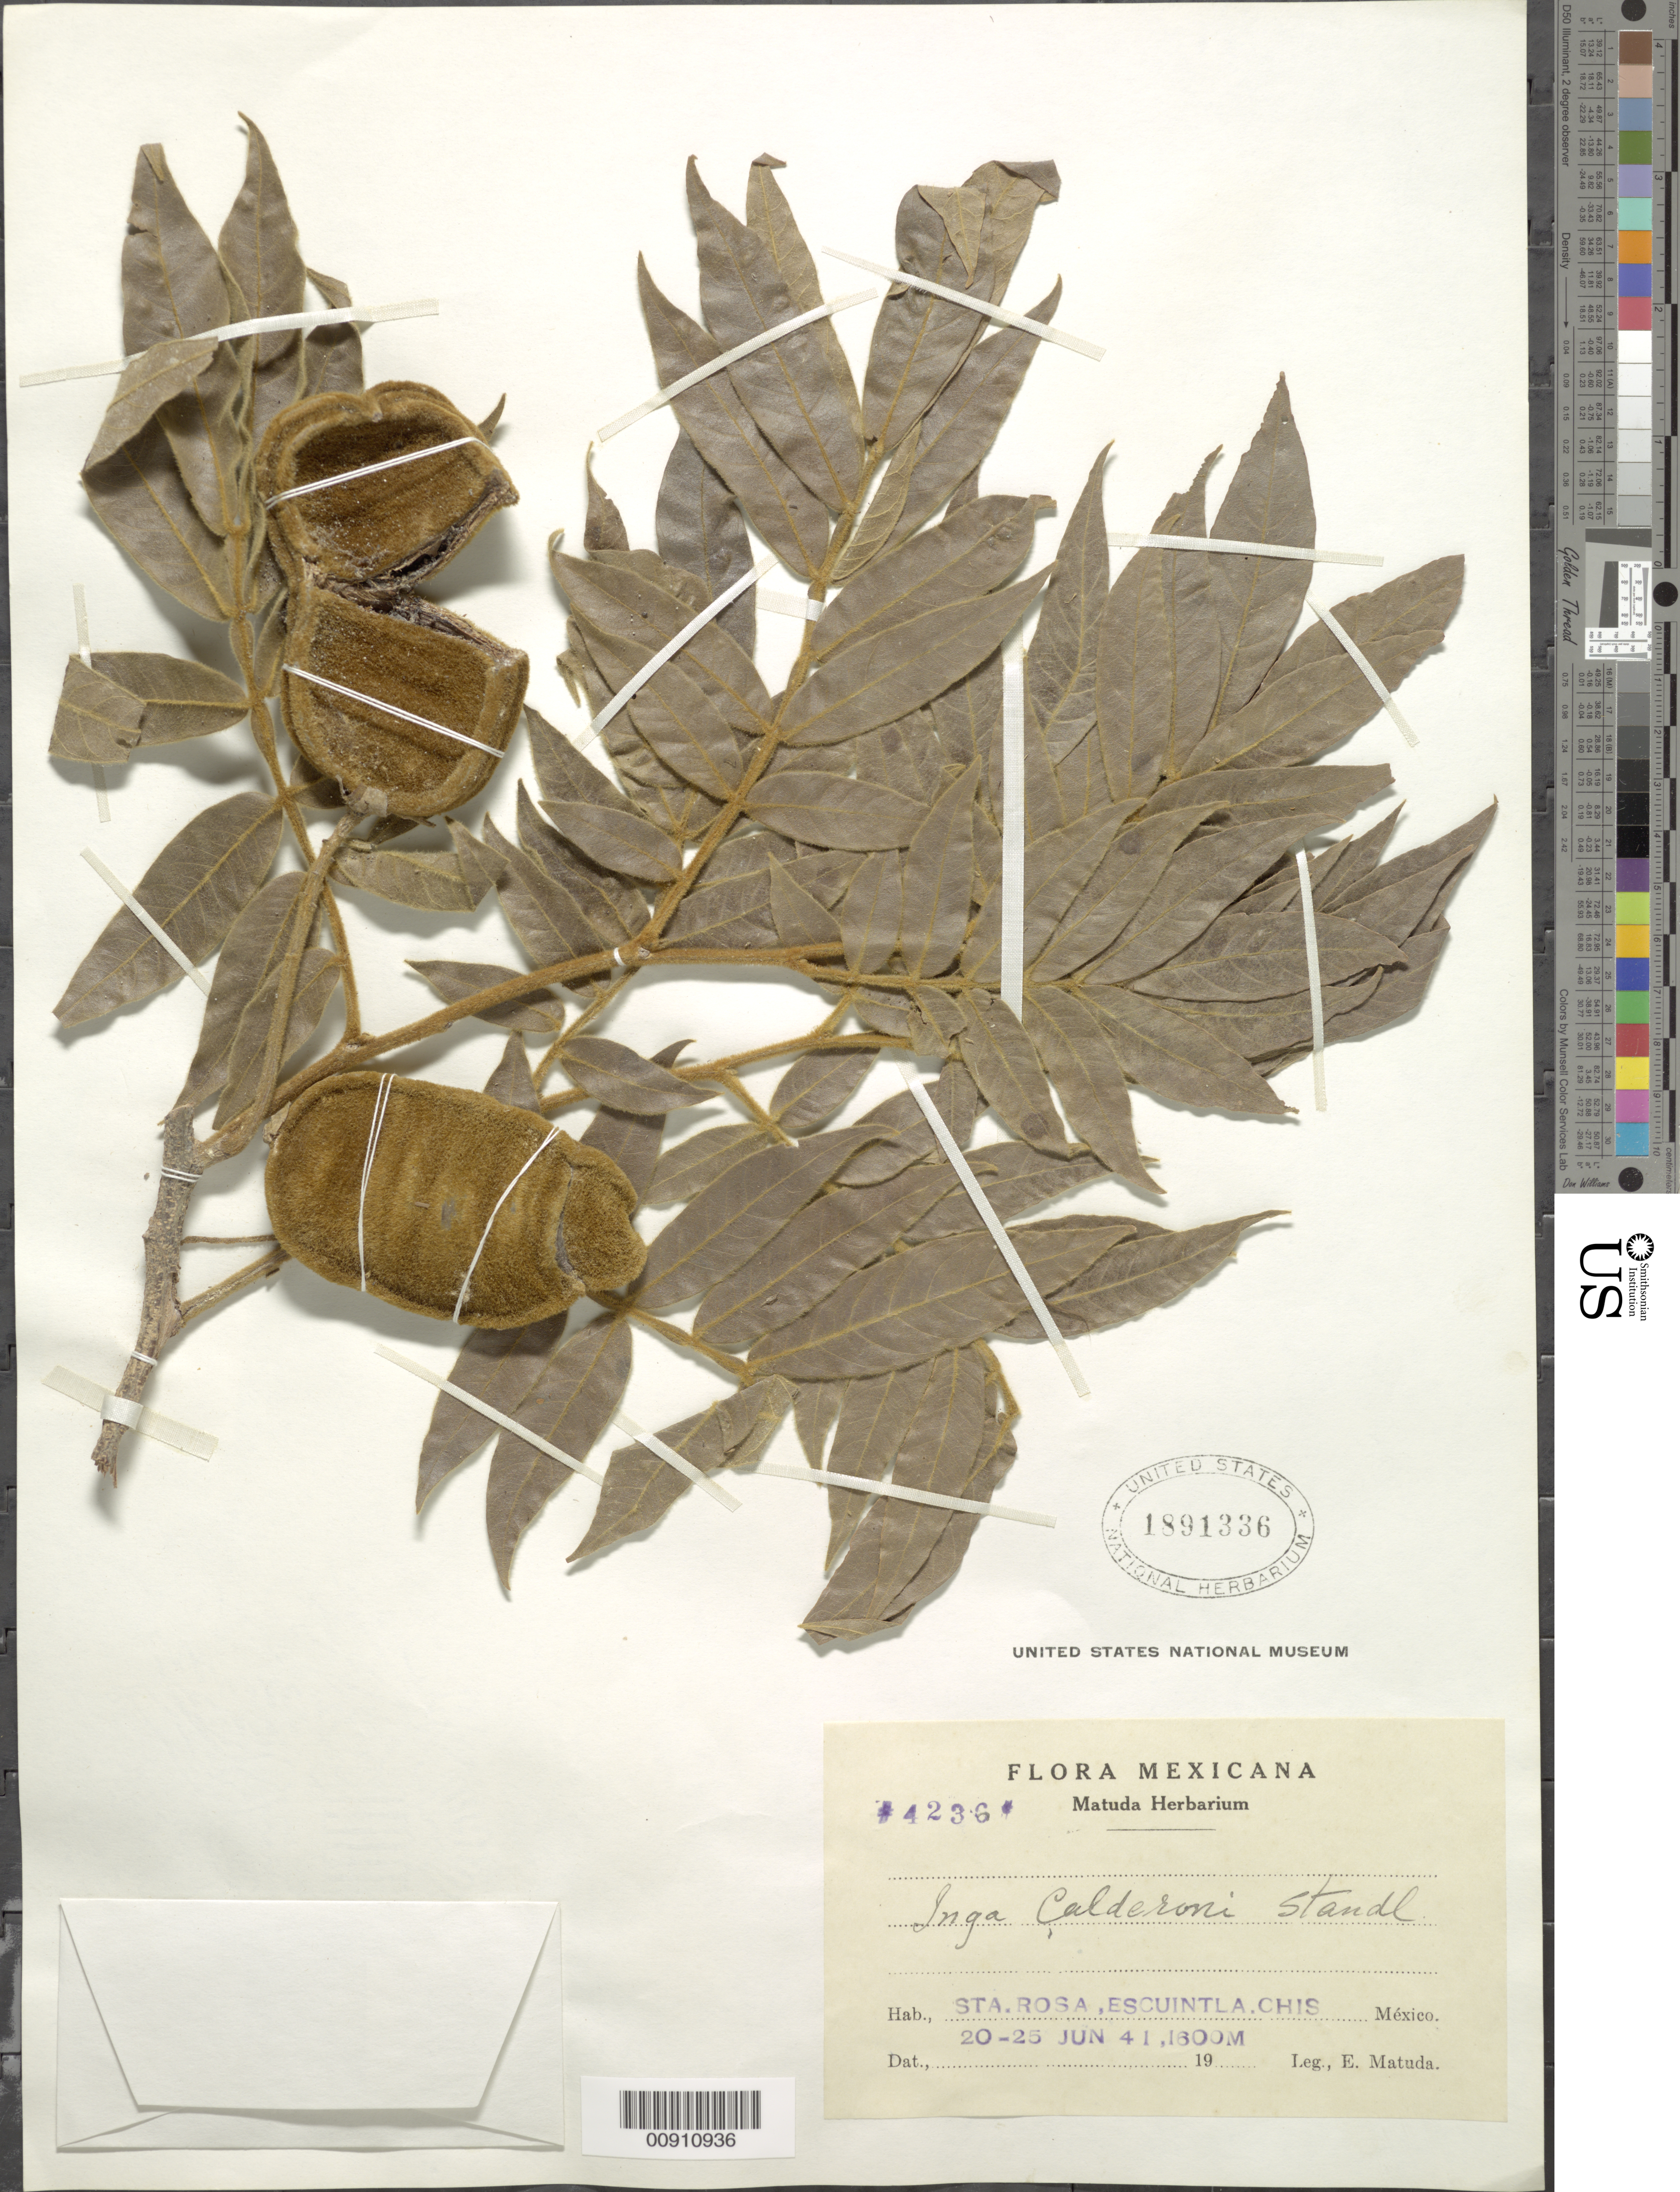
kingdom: Plantae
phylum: Tracheophyta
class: Magnoliopsida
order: Fabales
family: Fabaceae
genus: Inga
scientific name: Inga calderonii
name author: Standl.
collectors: E. Matuda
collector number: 4236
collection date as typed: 20 Jun 1941 to 25 Jun 1941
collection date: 1941-06-20/1941-06-25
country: Mexico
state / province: Chiapas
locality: Sta. Rosa, Escuintla, Chiapas.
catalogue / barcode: US 1891336